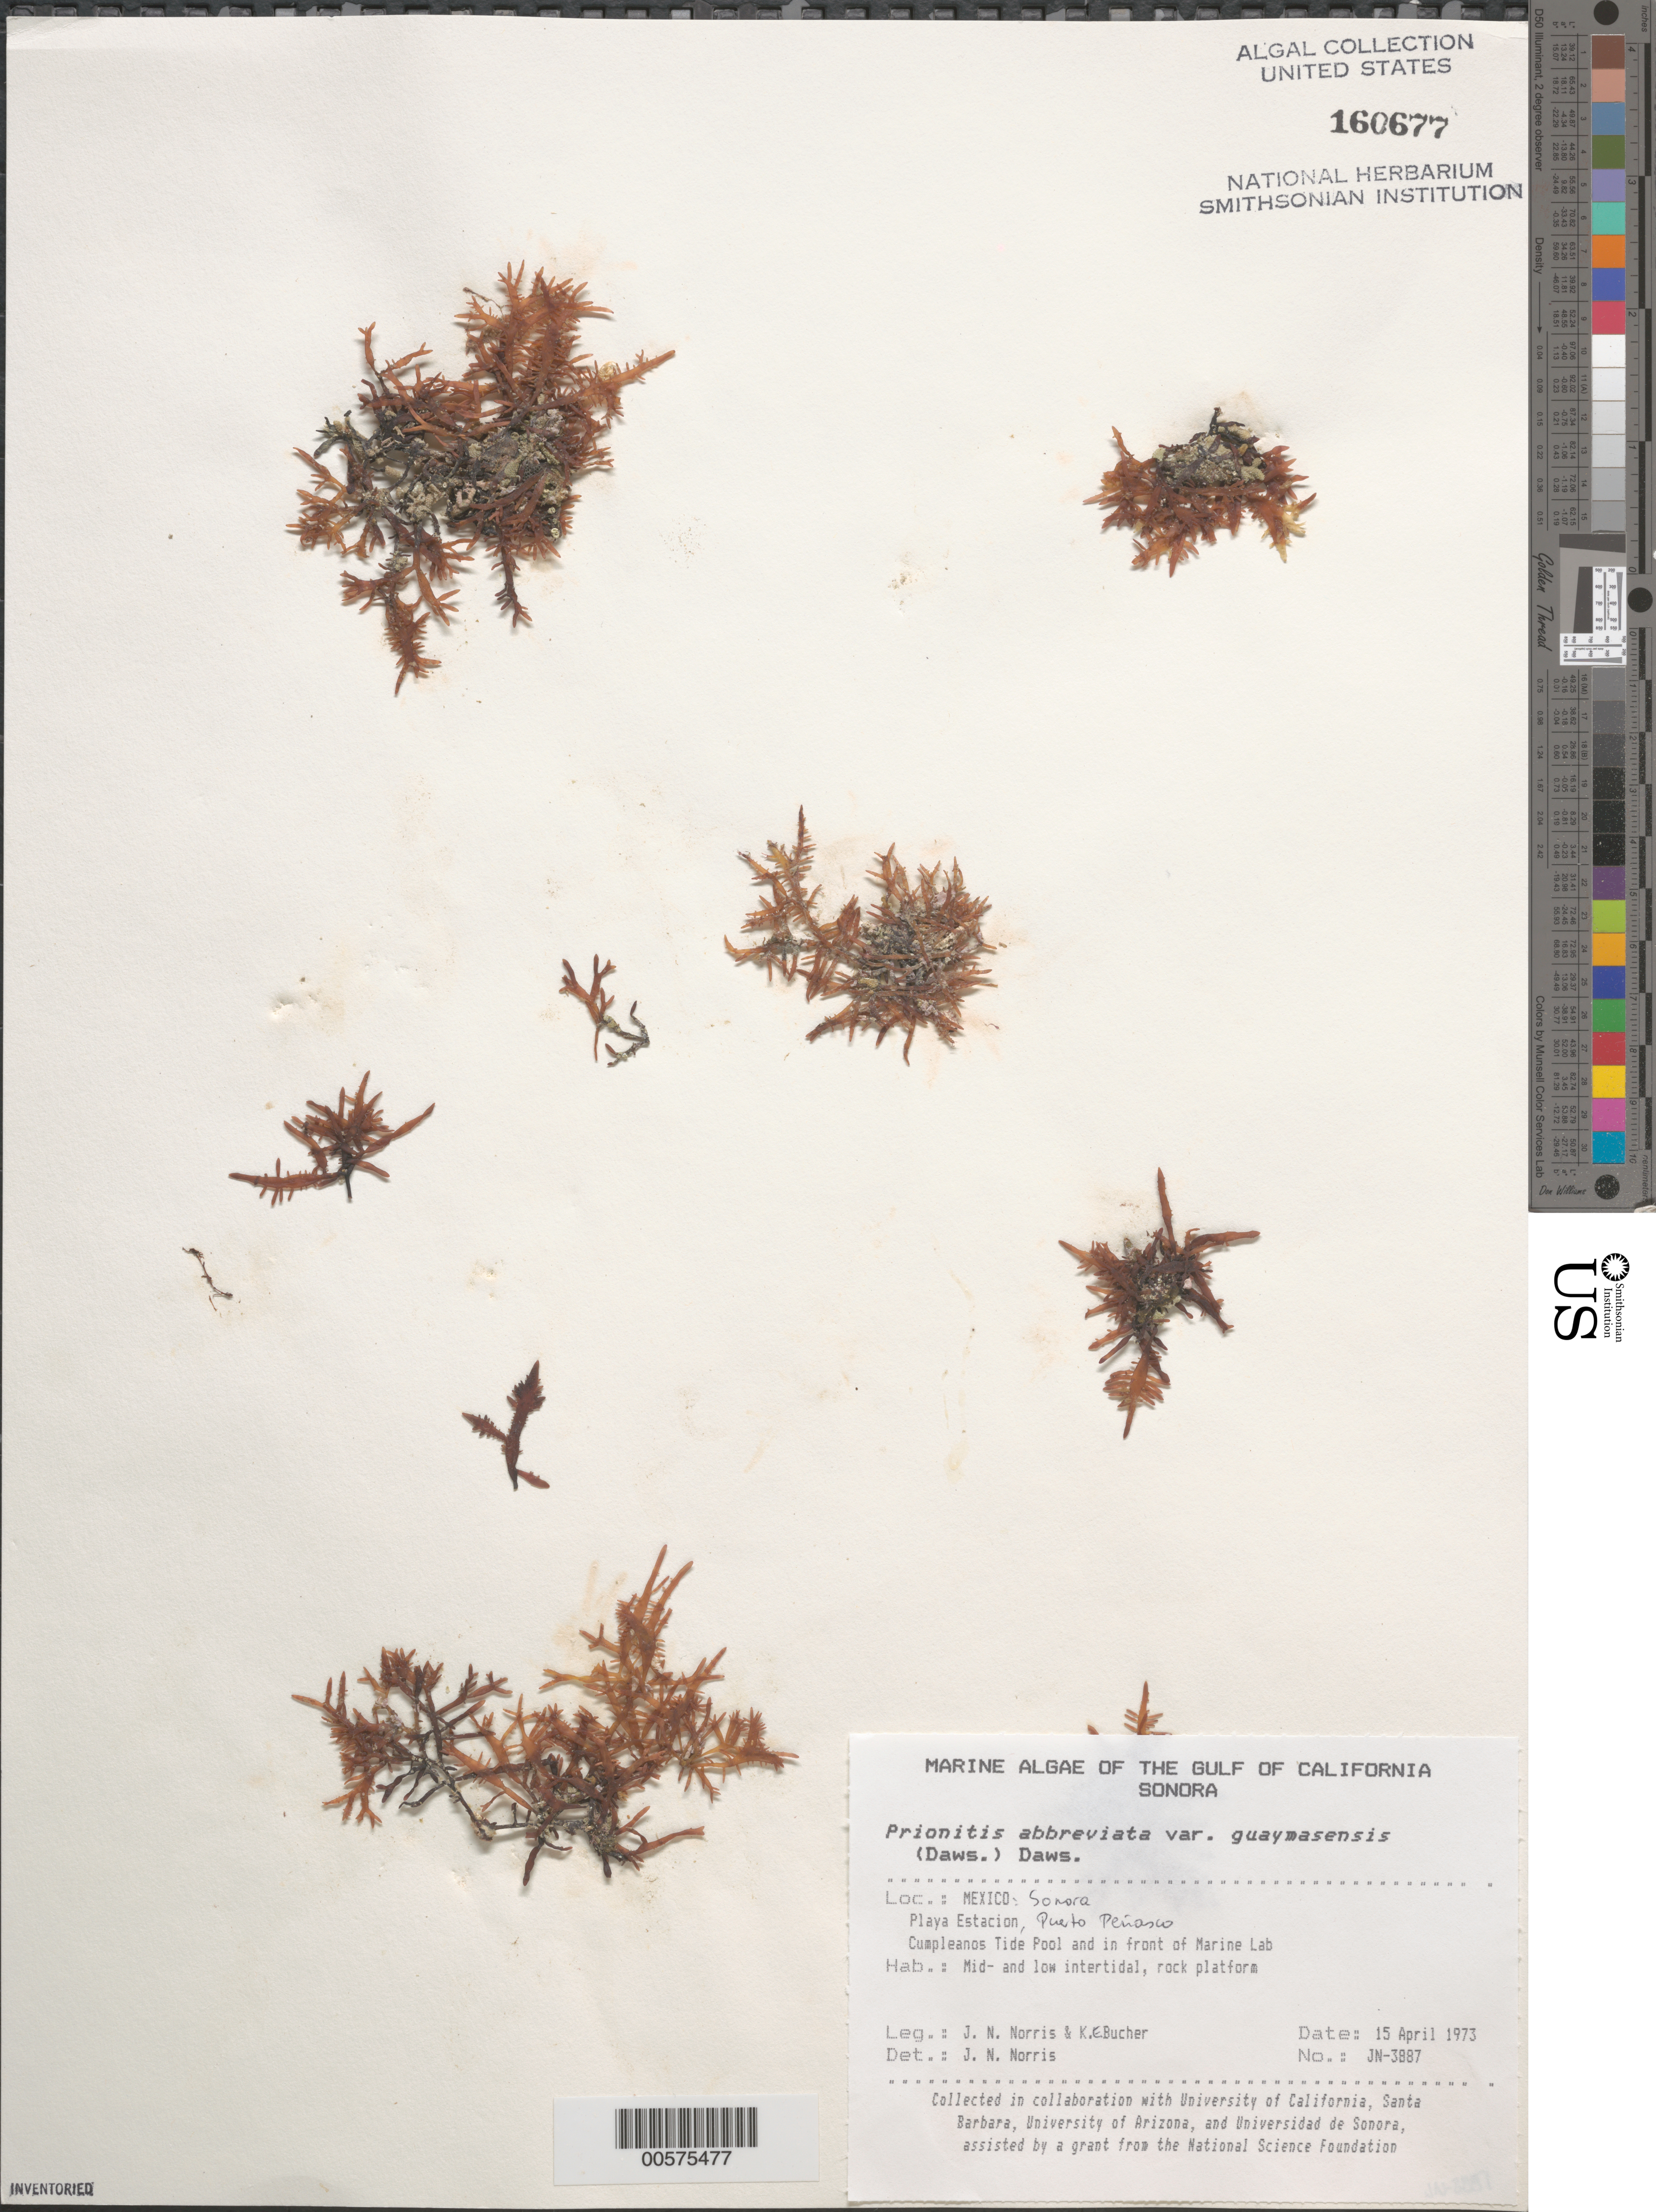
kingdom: Plantae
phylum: Rhodophyta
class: Florideophyceae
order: Cryptonemiales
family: Cryptonemiaceae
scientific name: Prionitis abbreviata var. guaymasensis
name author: (E.Y. Dawson) E.Y. Dawson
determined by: Norris, James N.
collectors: J. N. Norris & K. E. Bucher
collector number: JN-3887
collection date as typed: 15 Apr 1973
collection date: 1973-04-15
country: Mexico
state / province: Sonora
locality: Playa Estacion, Puerto Penasco, marine station shore and Cumpleanos tide pool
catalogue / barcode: US 160677